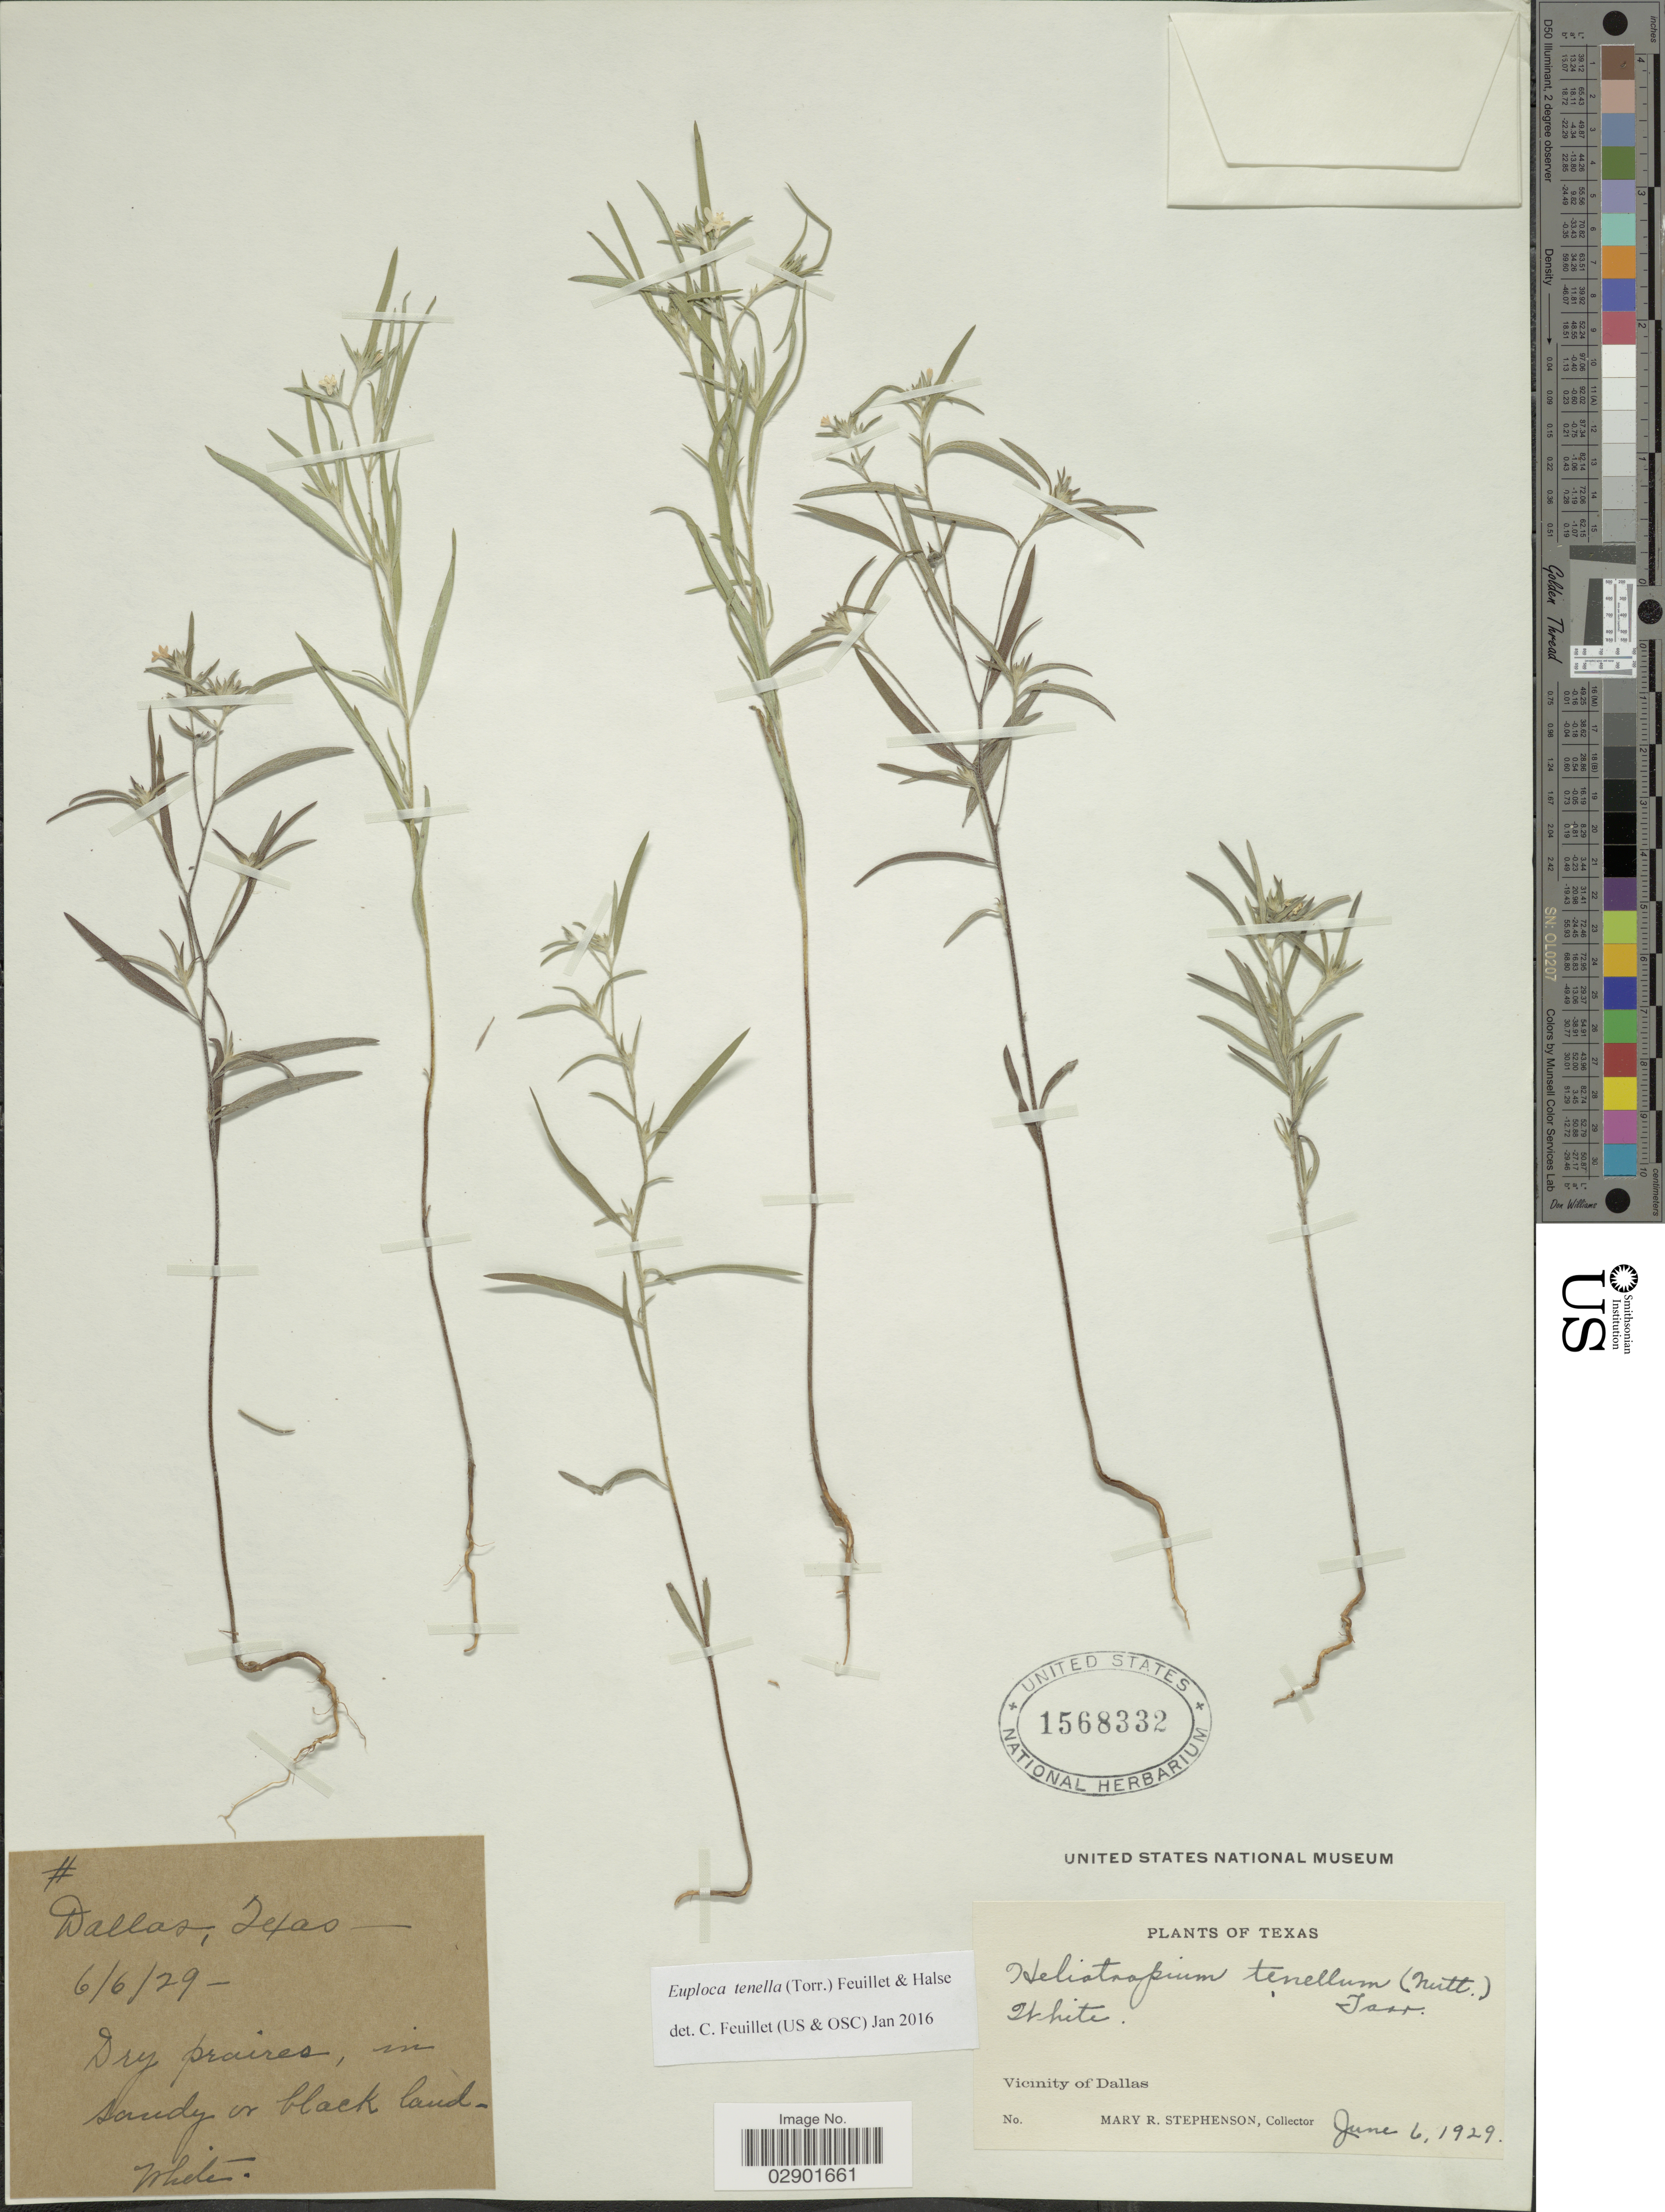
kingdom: Plantae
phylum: Tracheophyta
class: Magnoliopsida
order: Boraginales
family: Heliotropiaceae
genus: Euploca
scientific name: Euploca tenella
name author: (Torr.) Feuillet & Halse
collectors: M. Stephenson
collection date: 1929-06-06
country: United States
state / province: Texas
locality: Vicinity of Dallas.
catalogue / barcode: US 1568332